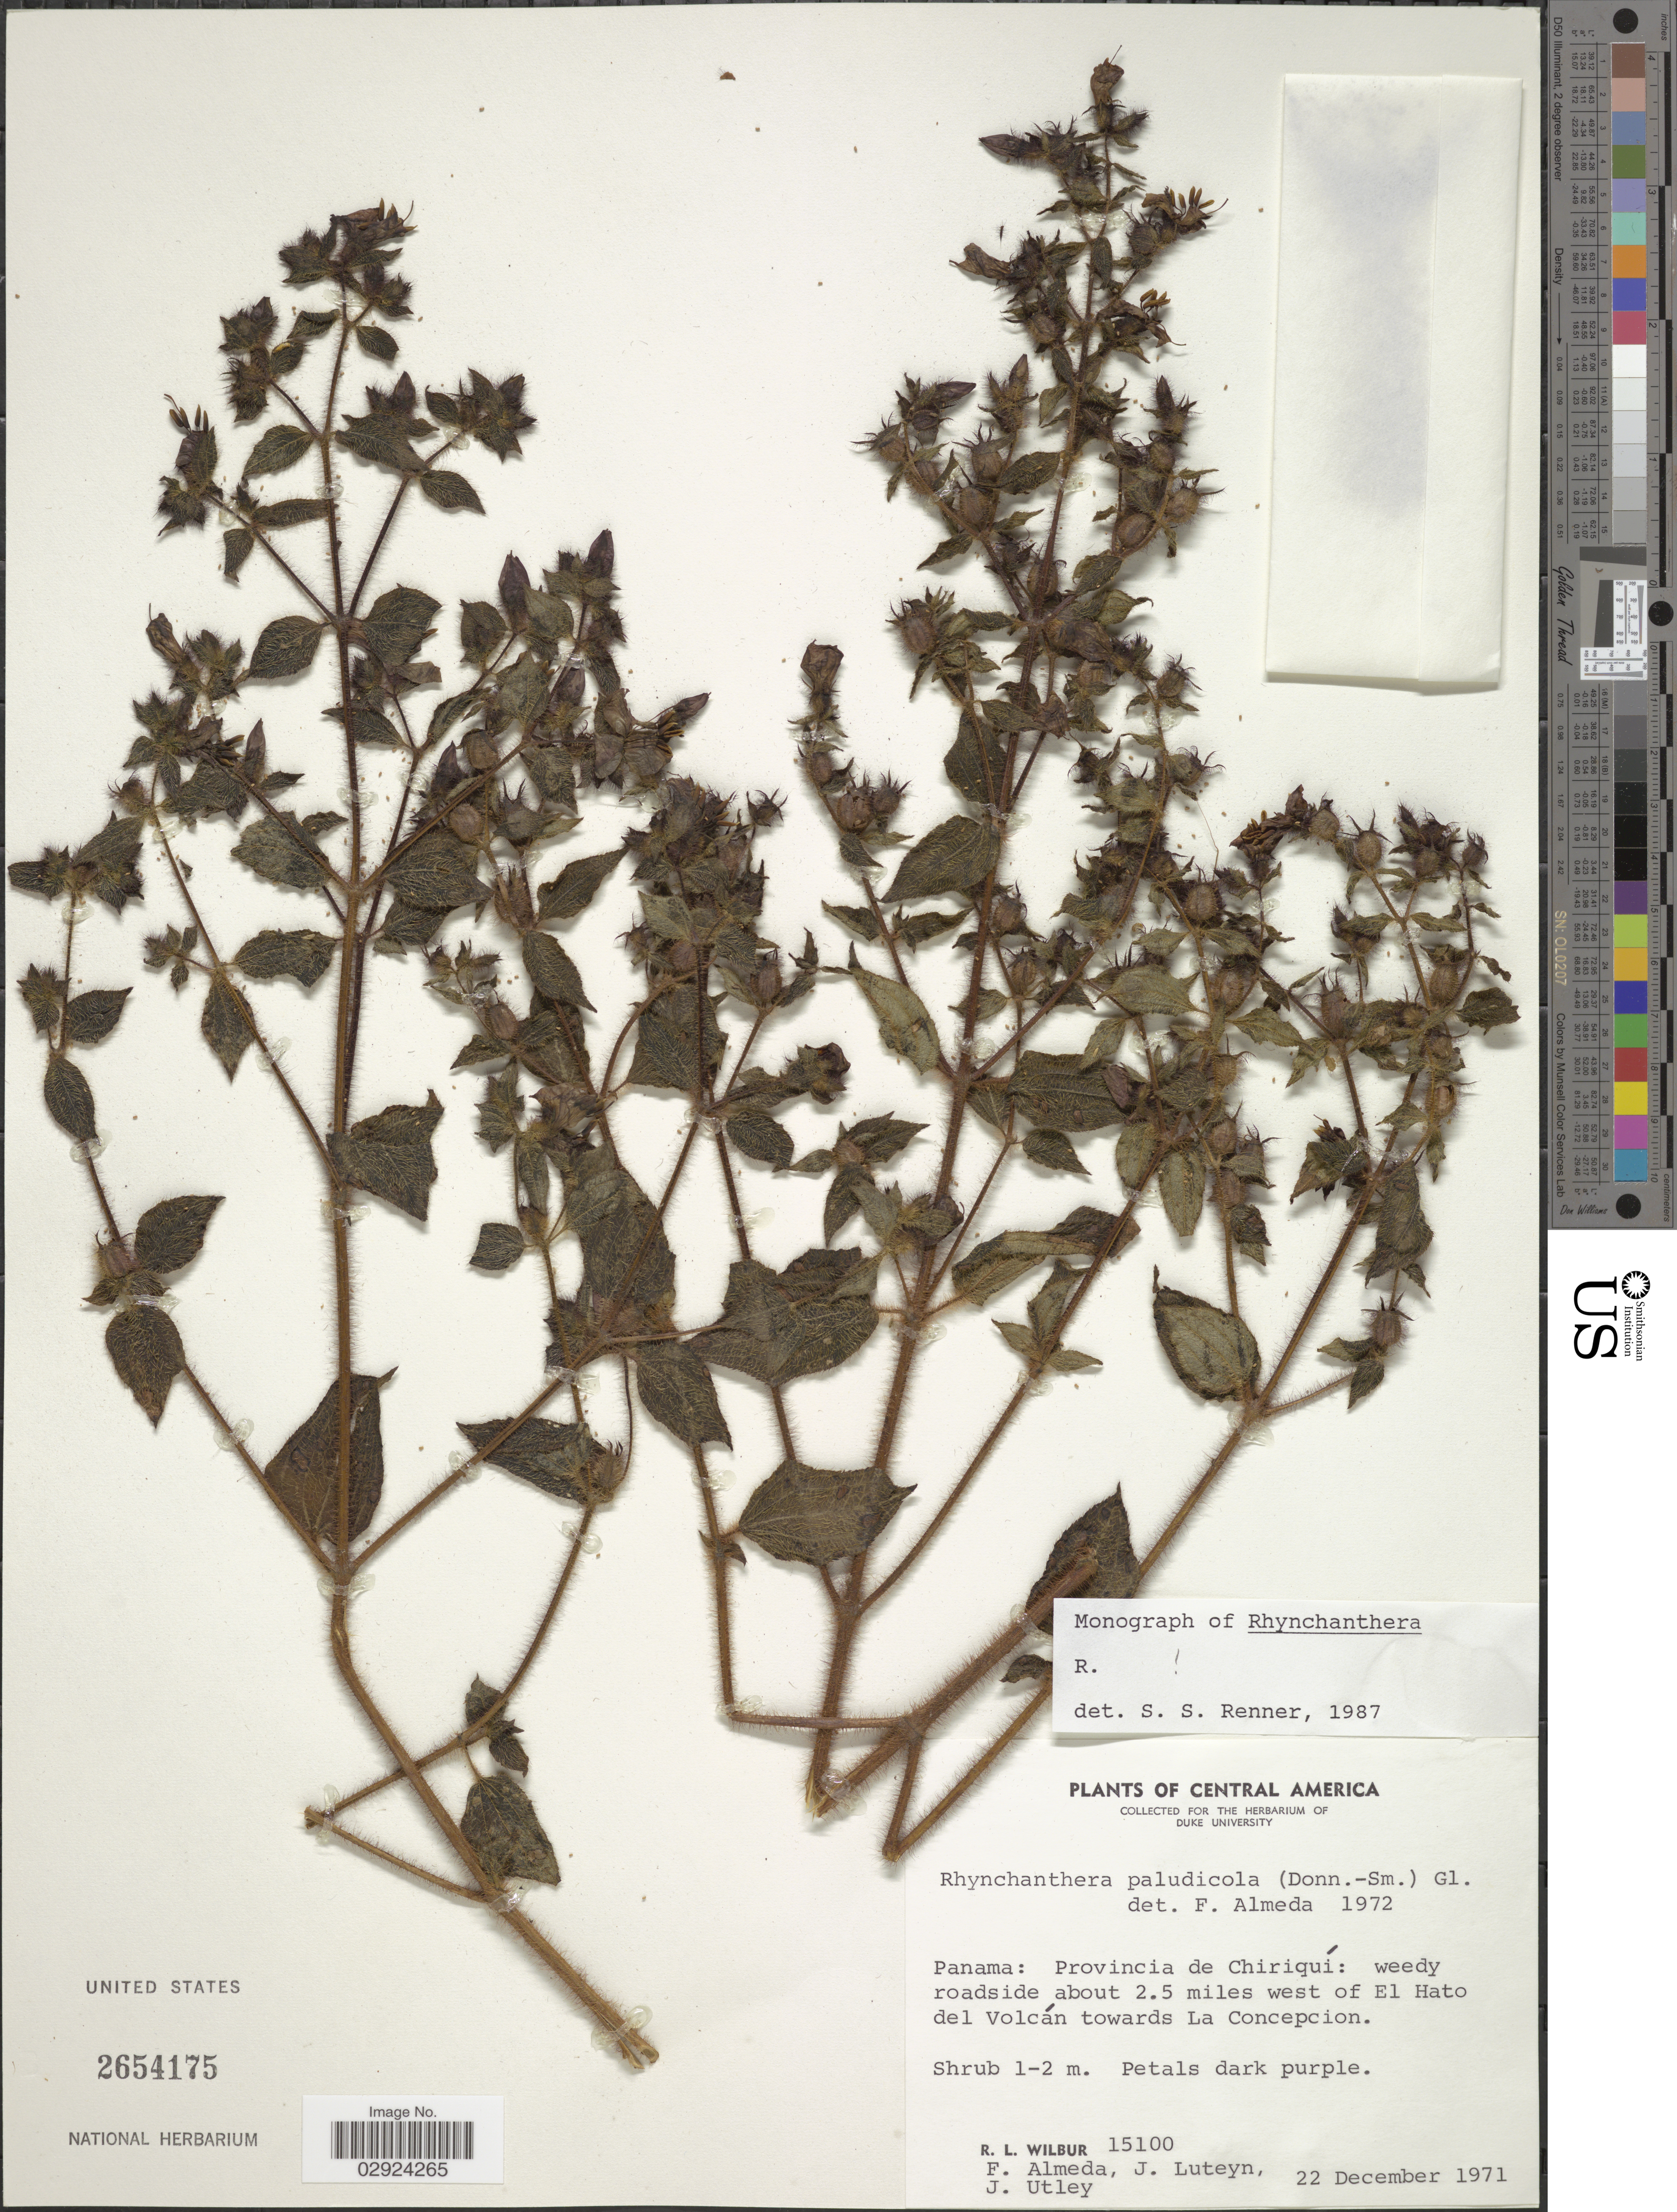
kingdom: Plantae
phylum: Tracheophyta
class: Magnoliopsida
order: Myrtales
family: Melastomataceae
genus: Rhynchanthera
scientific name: Rhynchanthera paludicola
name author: (Donn. Sm.) Gleason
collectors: R. L. Wilbur, F. Almeda, J. Luteyn & J. Utley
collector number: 15100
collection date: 1971-12-22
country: Panama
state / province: Chiriqui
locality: Provincia de Chiriquí: weedy roadside about 2.5 miles west of El Hato del Volcán towards La Concepcion.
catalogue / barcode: US 2654175